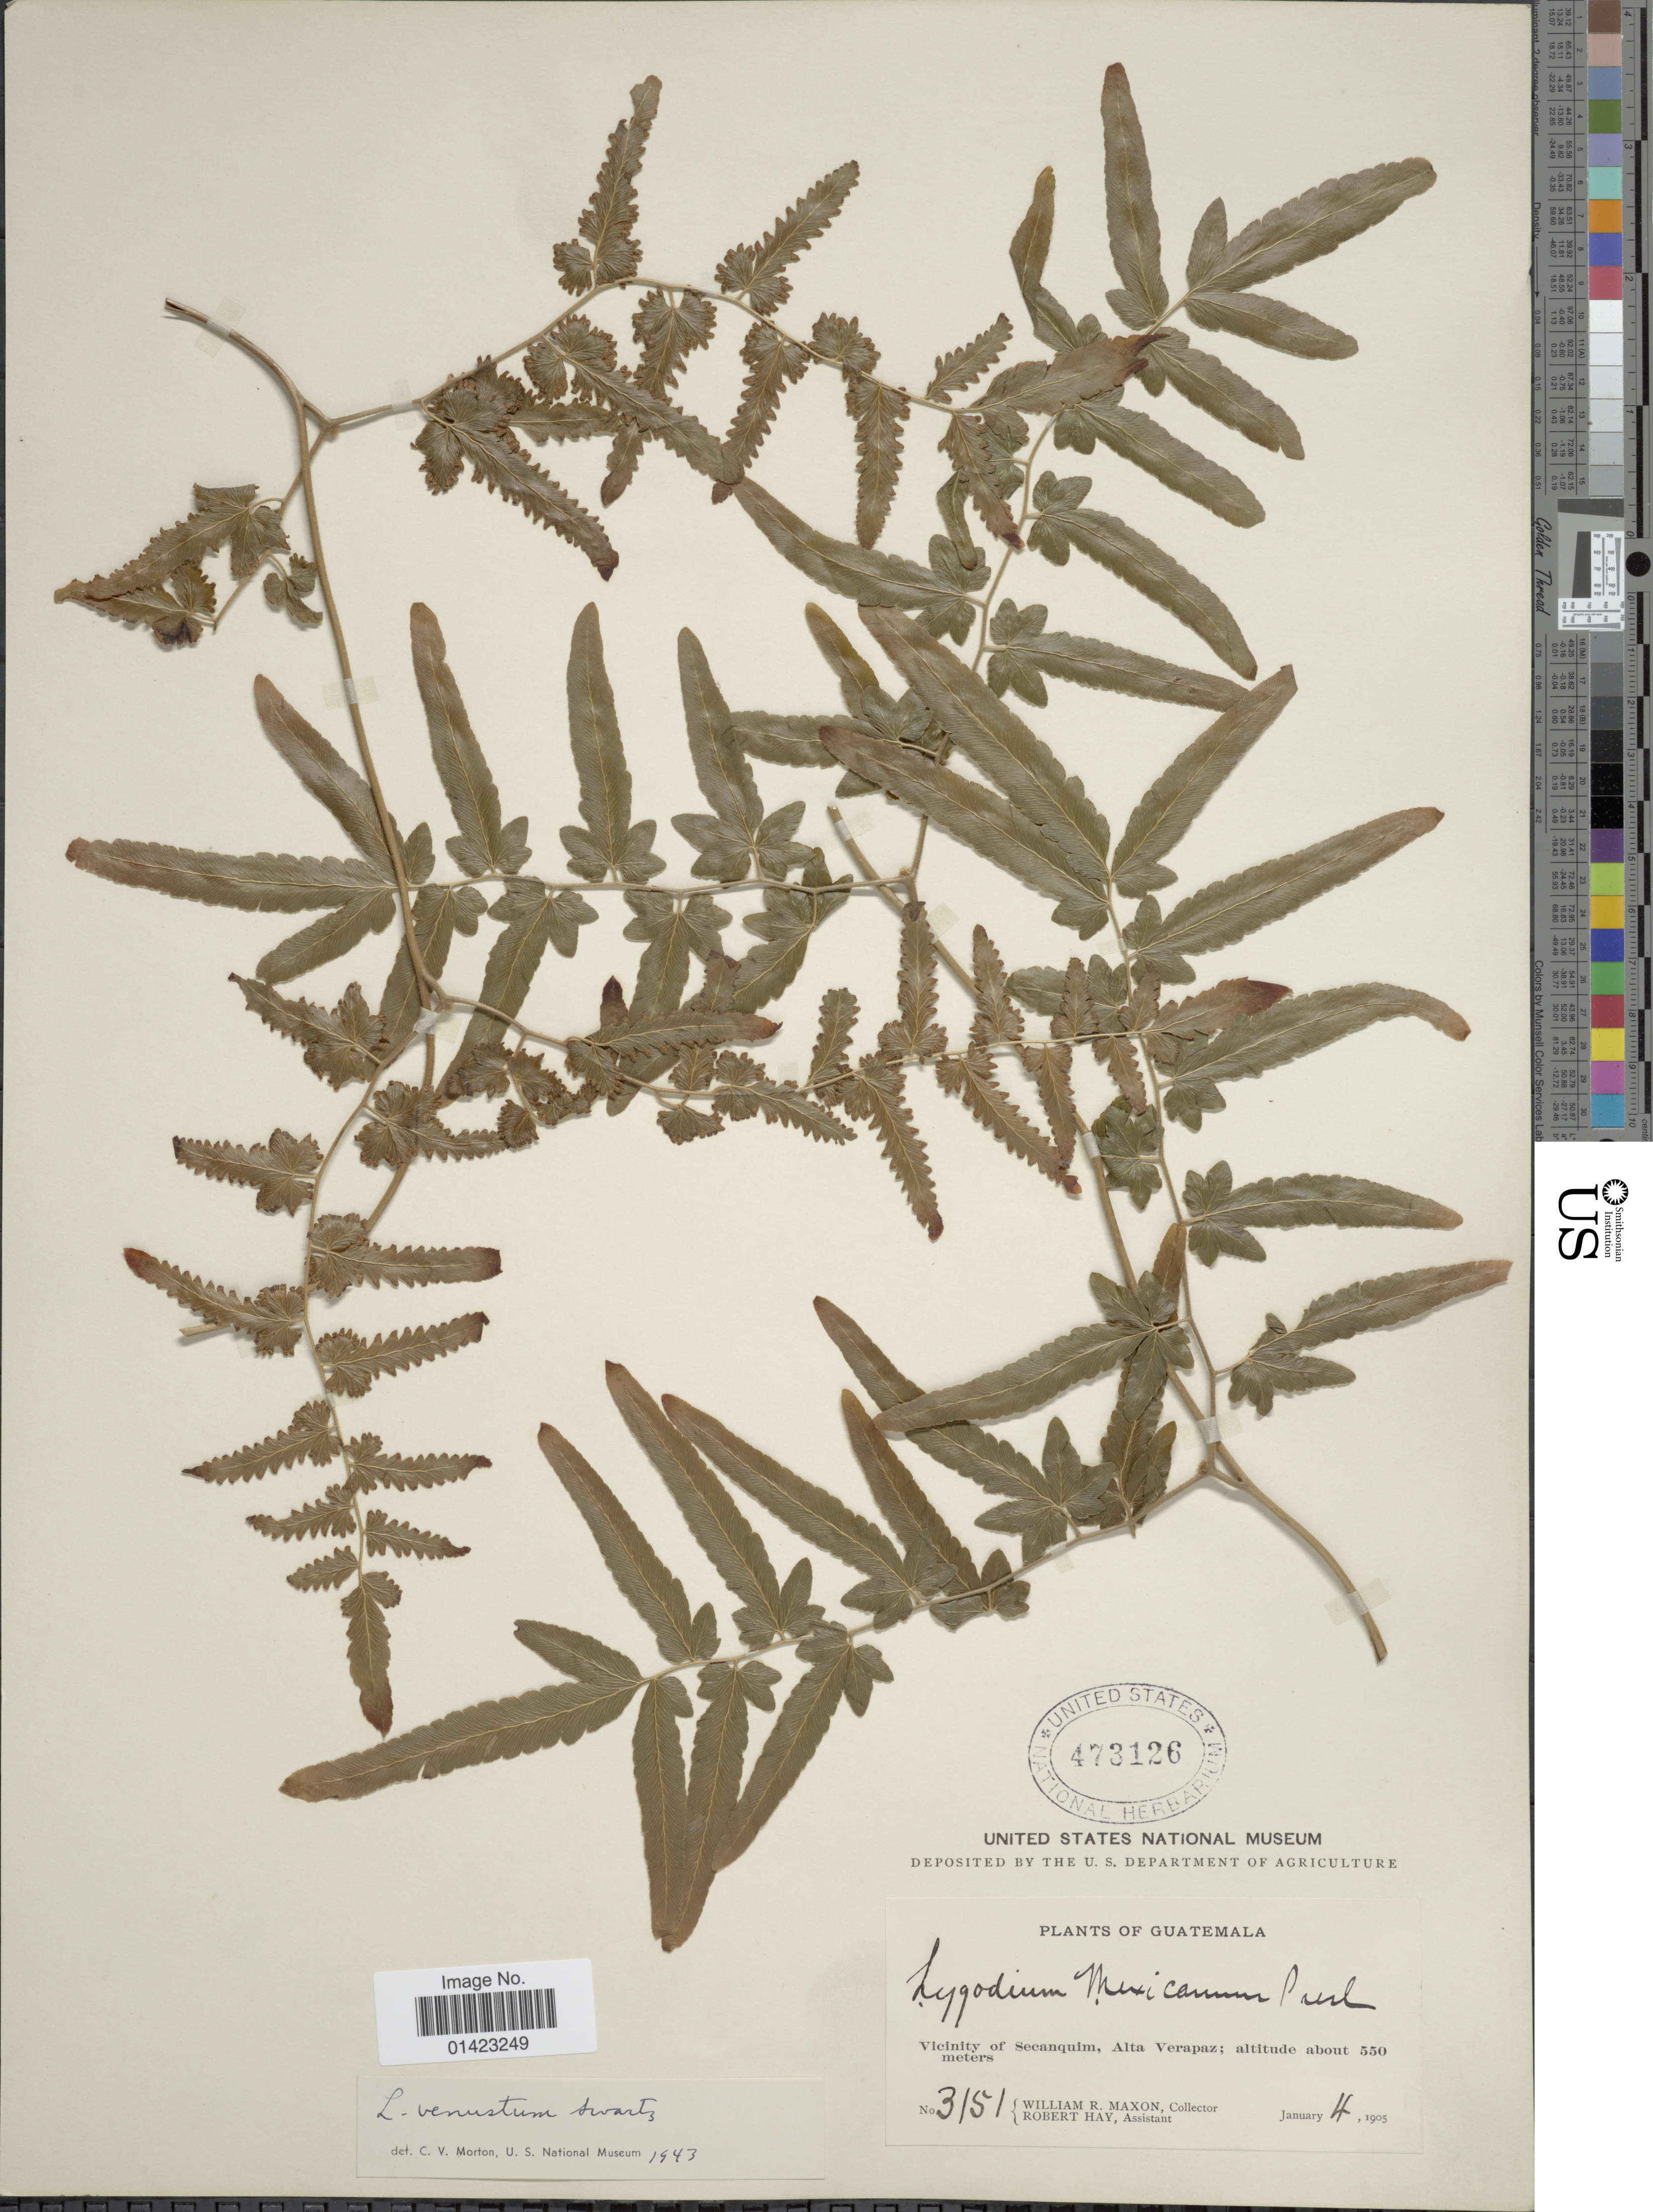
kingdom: Plantae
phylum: Tracheophyta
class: Polypodiopsida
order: Schizaeales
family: Lygodiaceae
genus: Lygodium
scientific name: Lygodium venustum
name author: Sw.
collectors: W. R. Maxon & R. Hay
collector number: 3151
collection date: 1905-01-04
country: Guatemala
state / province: Alta Verapaz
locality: Vicinity of Secanquim, Alta Verapaz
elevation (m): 550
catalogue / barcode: US 473126